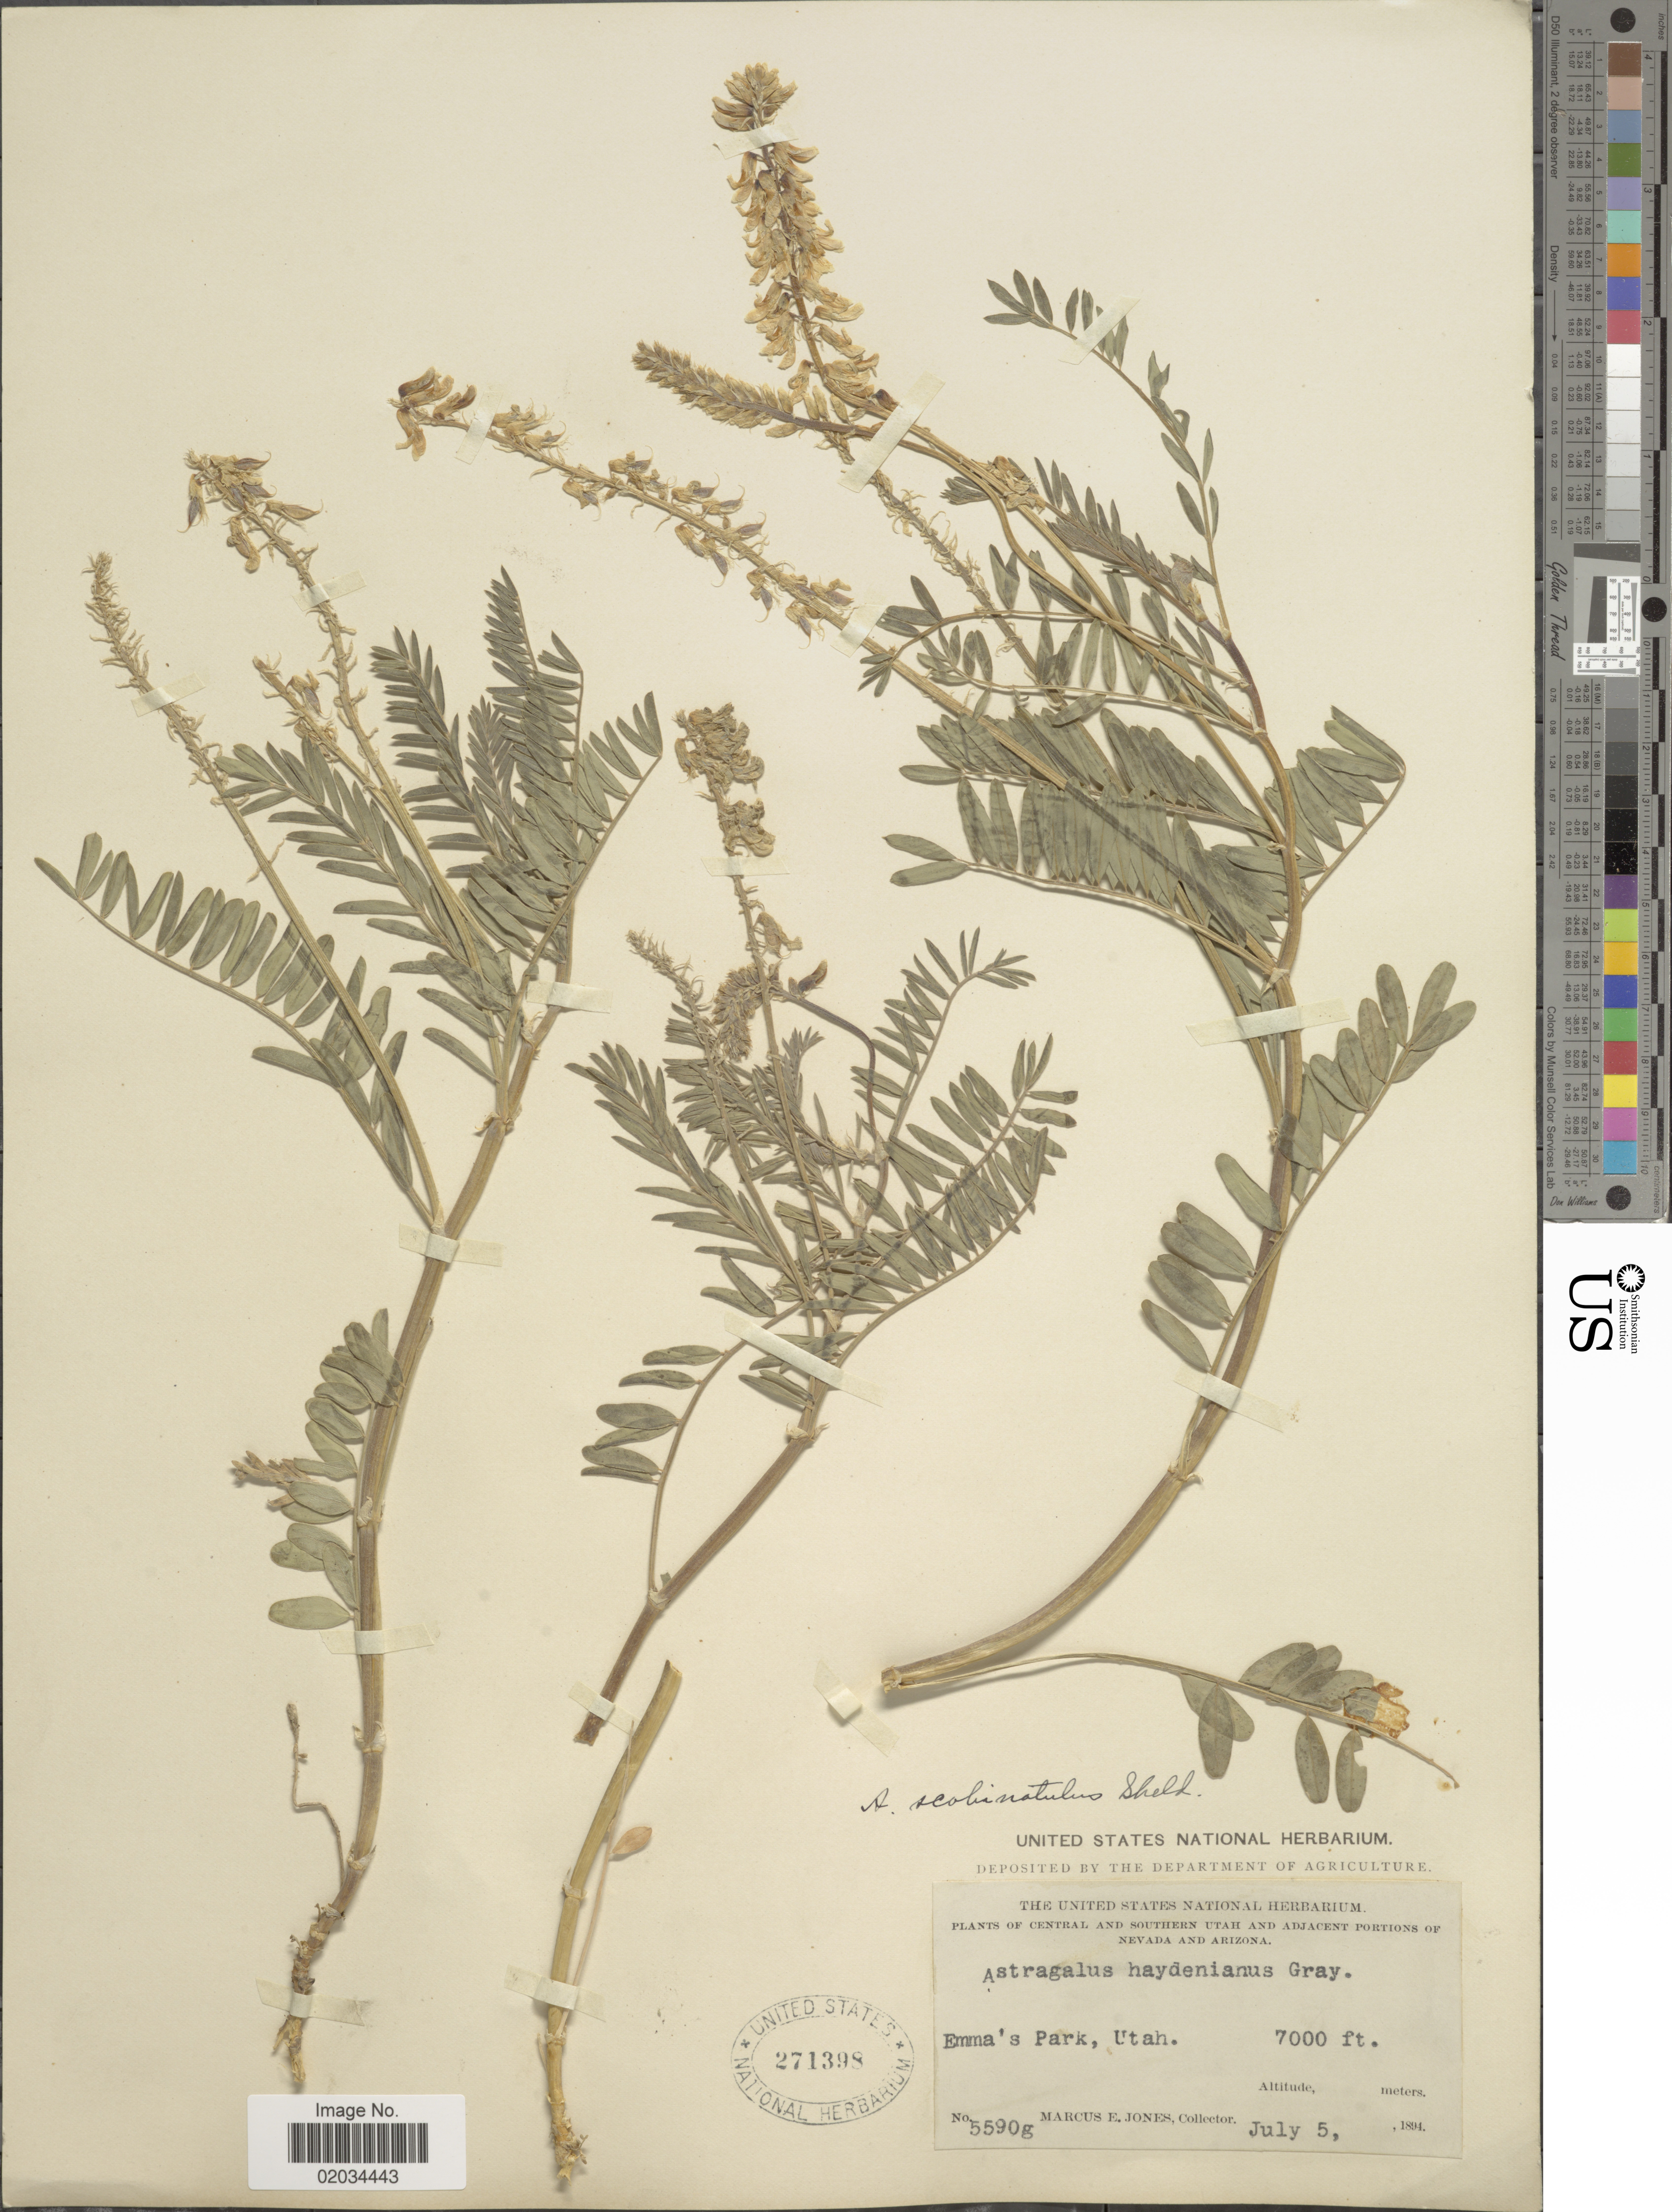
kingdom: Plantae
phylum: Tracheophyta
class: Magnoliopsida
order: Fabales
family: Fabaceae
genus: Astragalus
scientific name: Astragalus scobinatulus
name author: E. Sheld.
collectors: M. E. Jones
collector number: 5590g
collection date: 1894-07-05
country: United States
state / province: Utah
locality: Central and Southern Utah and adjacent portions, Emma's Park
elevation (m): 2134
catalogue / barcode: US 271398